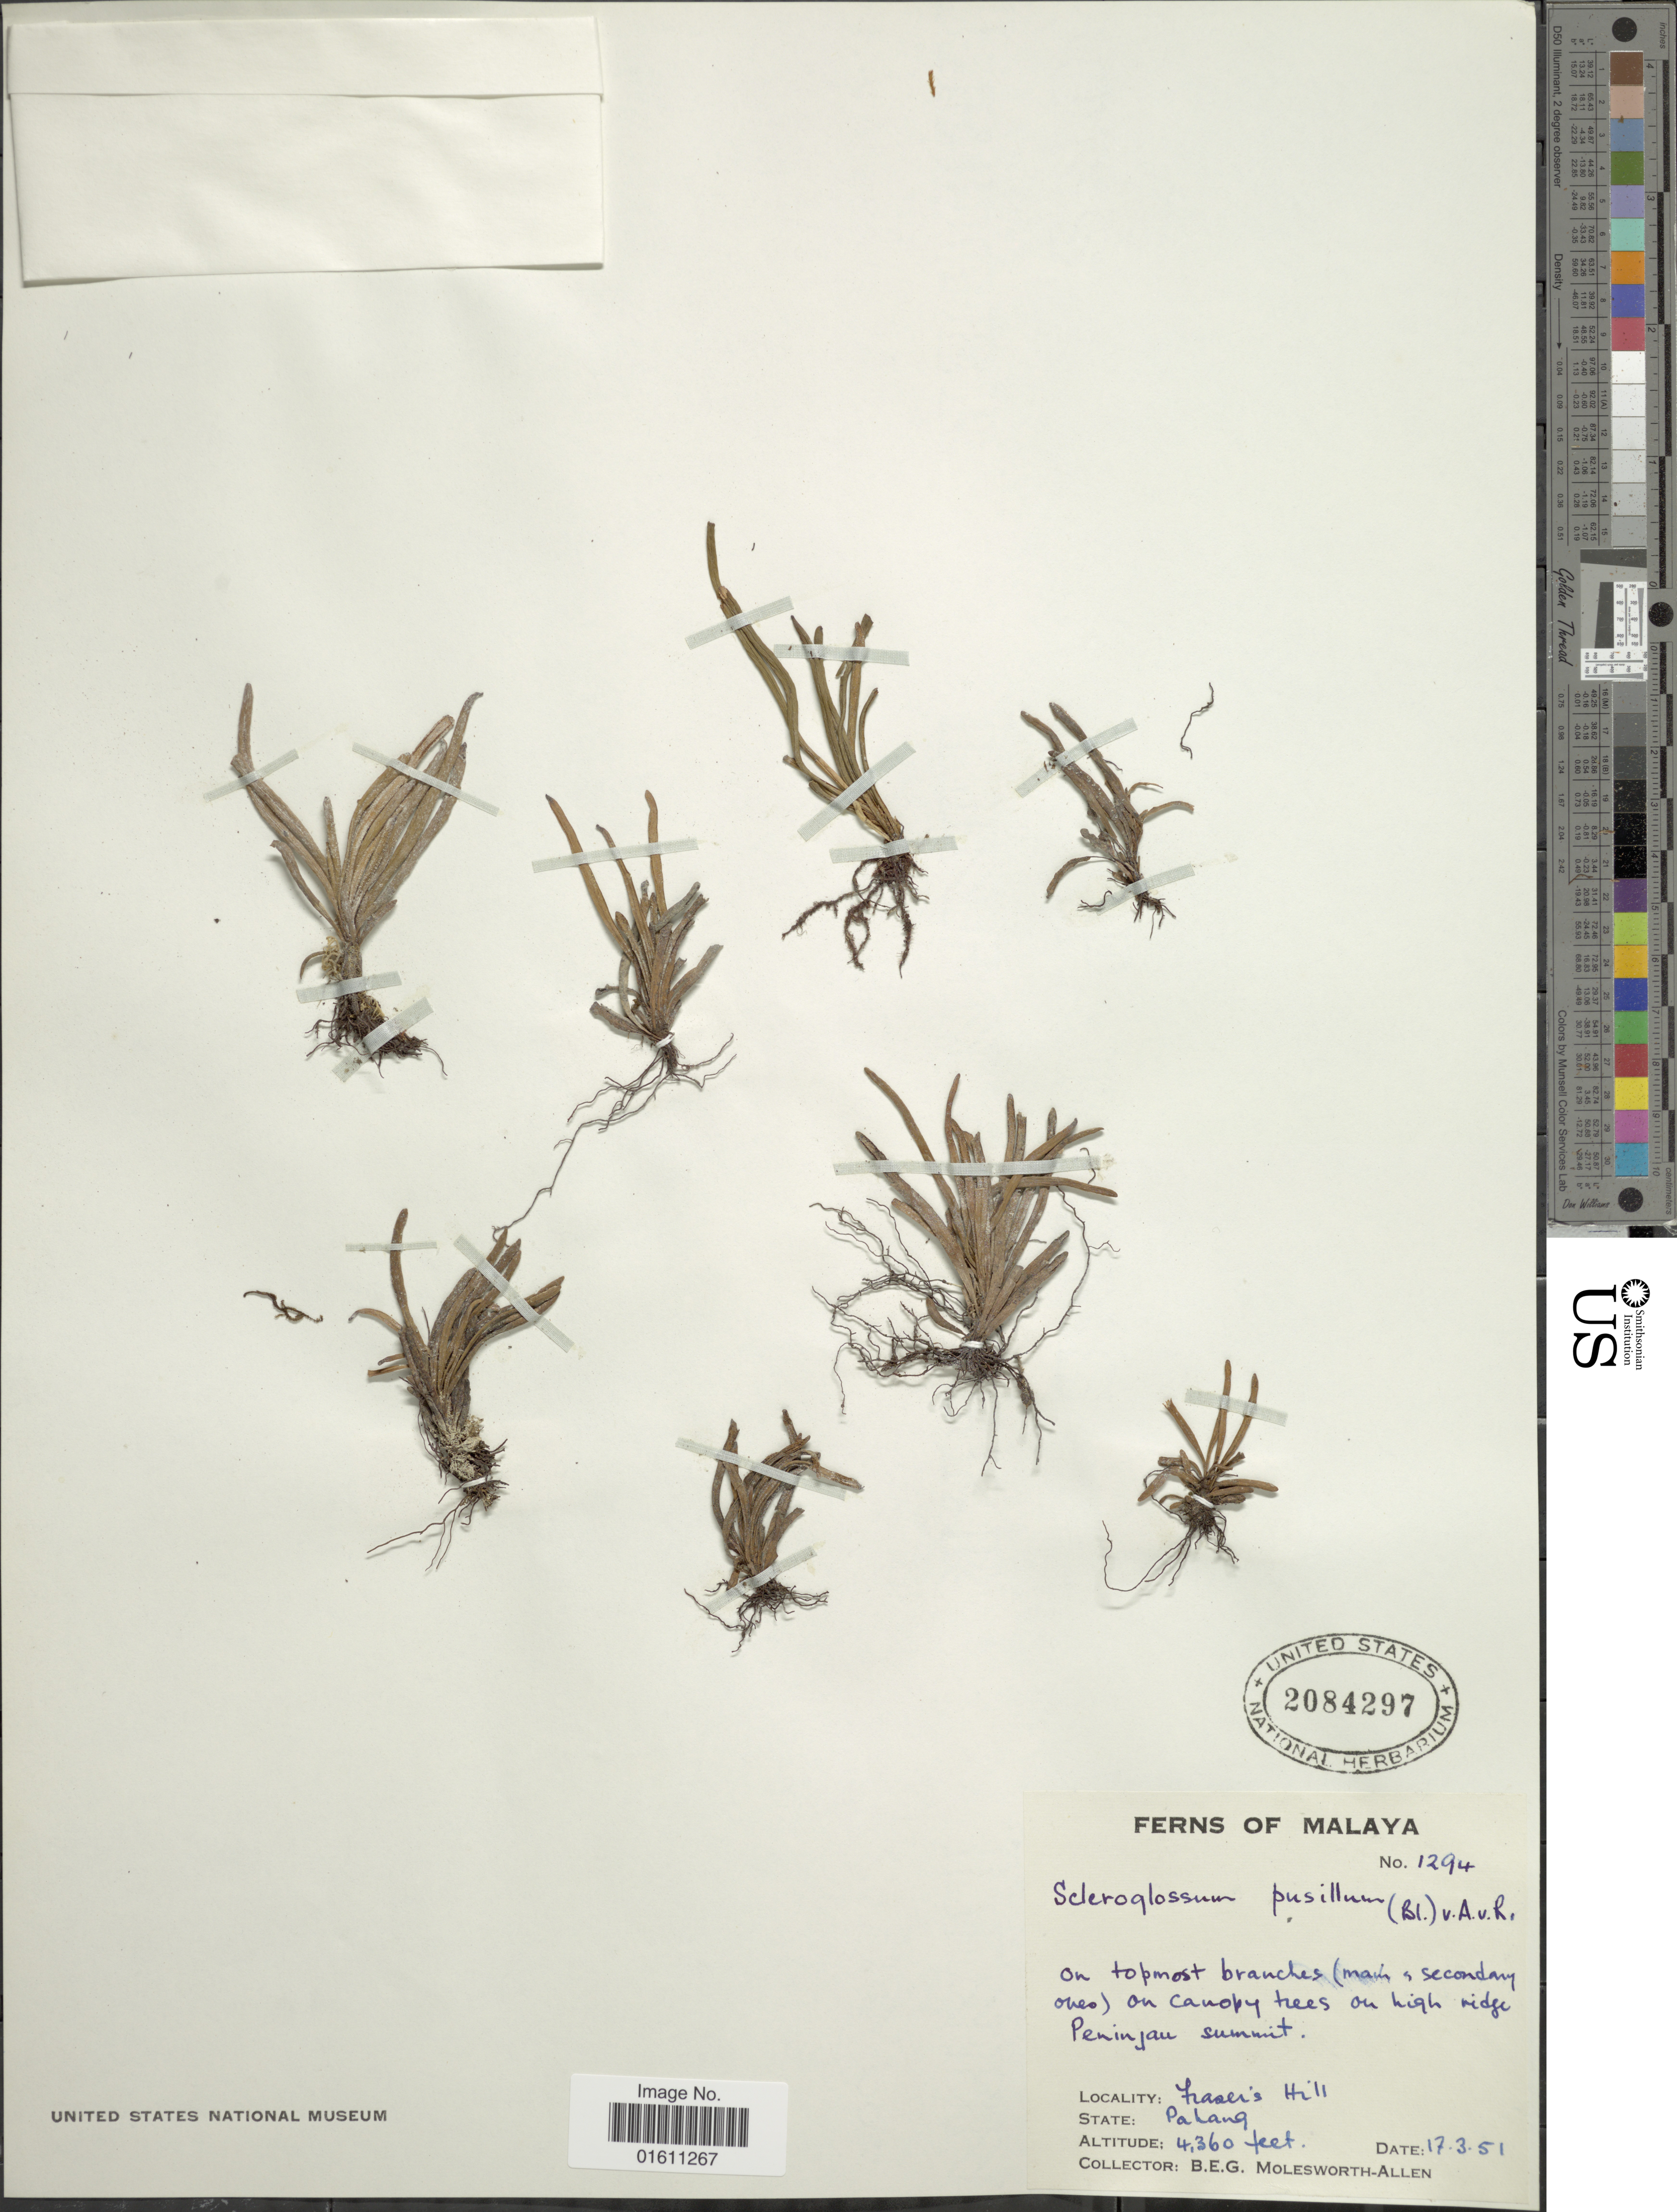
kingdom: Plantae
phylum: Tracheophyta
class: Polypodiopsida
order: Polypodiales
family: Polypodiaceae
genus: Scleroglossum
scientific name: Scleroglossum pusillum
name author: (Blume) Alderw.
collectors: B. E. G. Molesworth-Allen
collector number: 1294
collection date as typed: Transcribed d/m/y: 17/3/51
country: Malaysia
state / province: Pahang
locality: Malay, Fraser's Hill, Pahang. On high ridge Peninjau summit.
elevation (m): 1329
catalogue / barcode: US 2084297